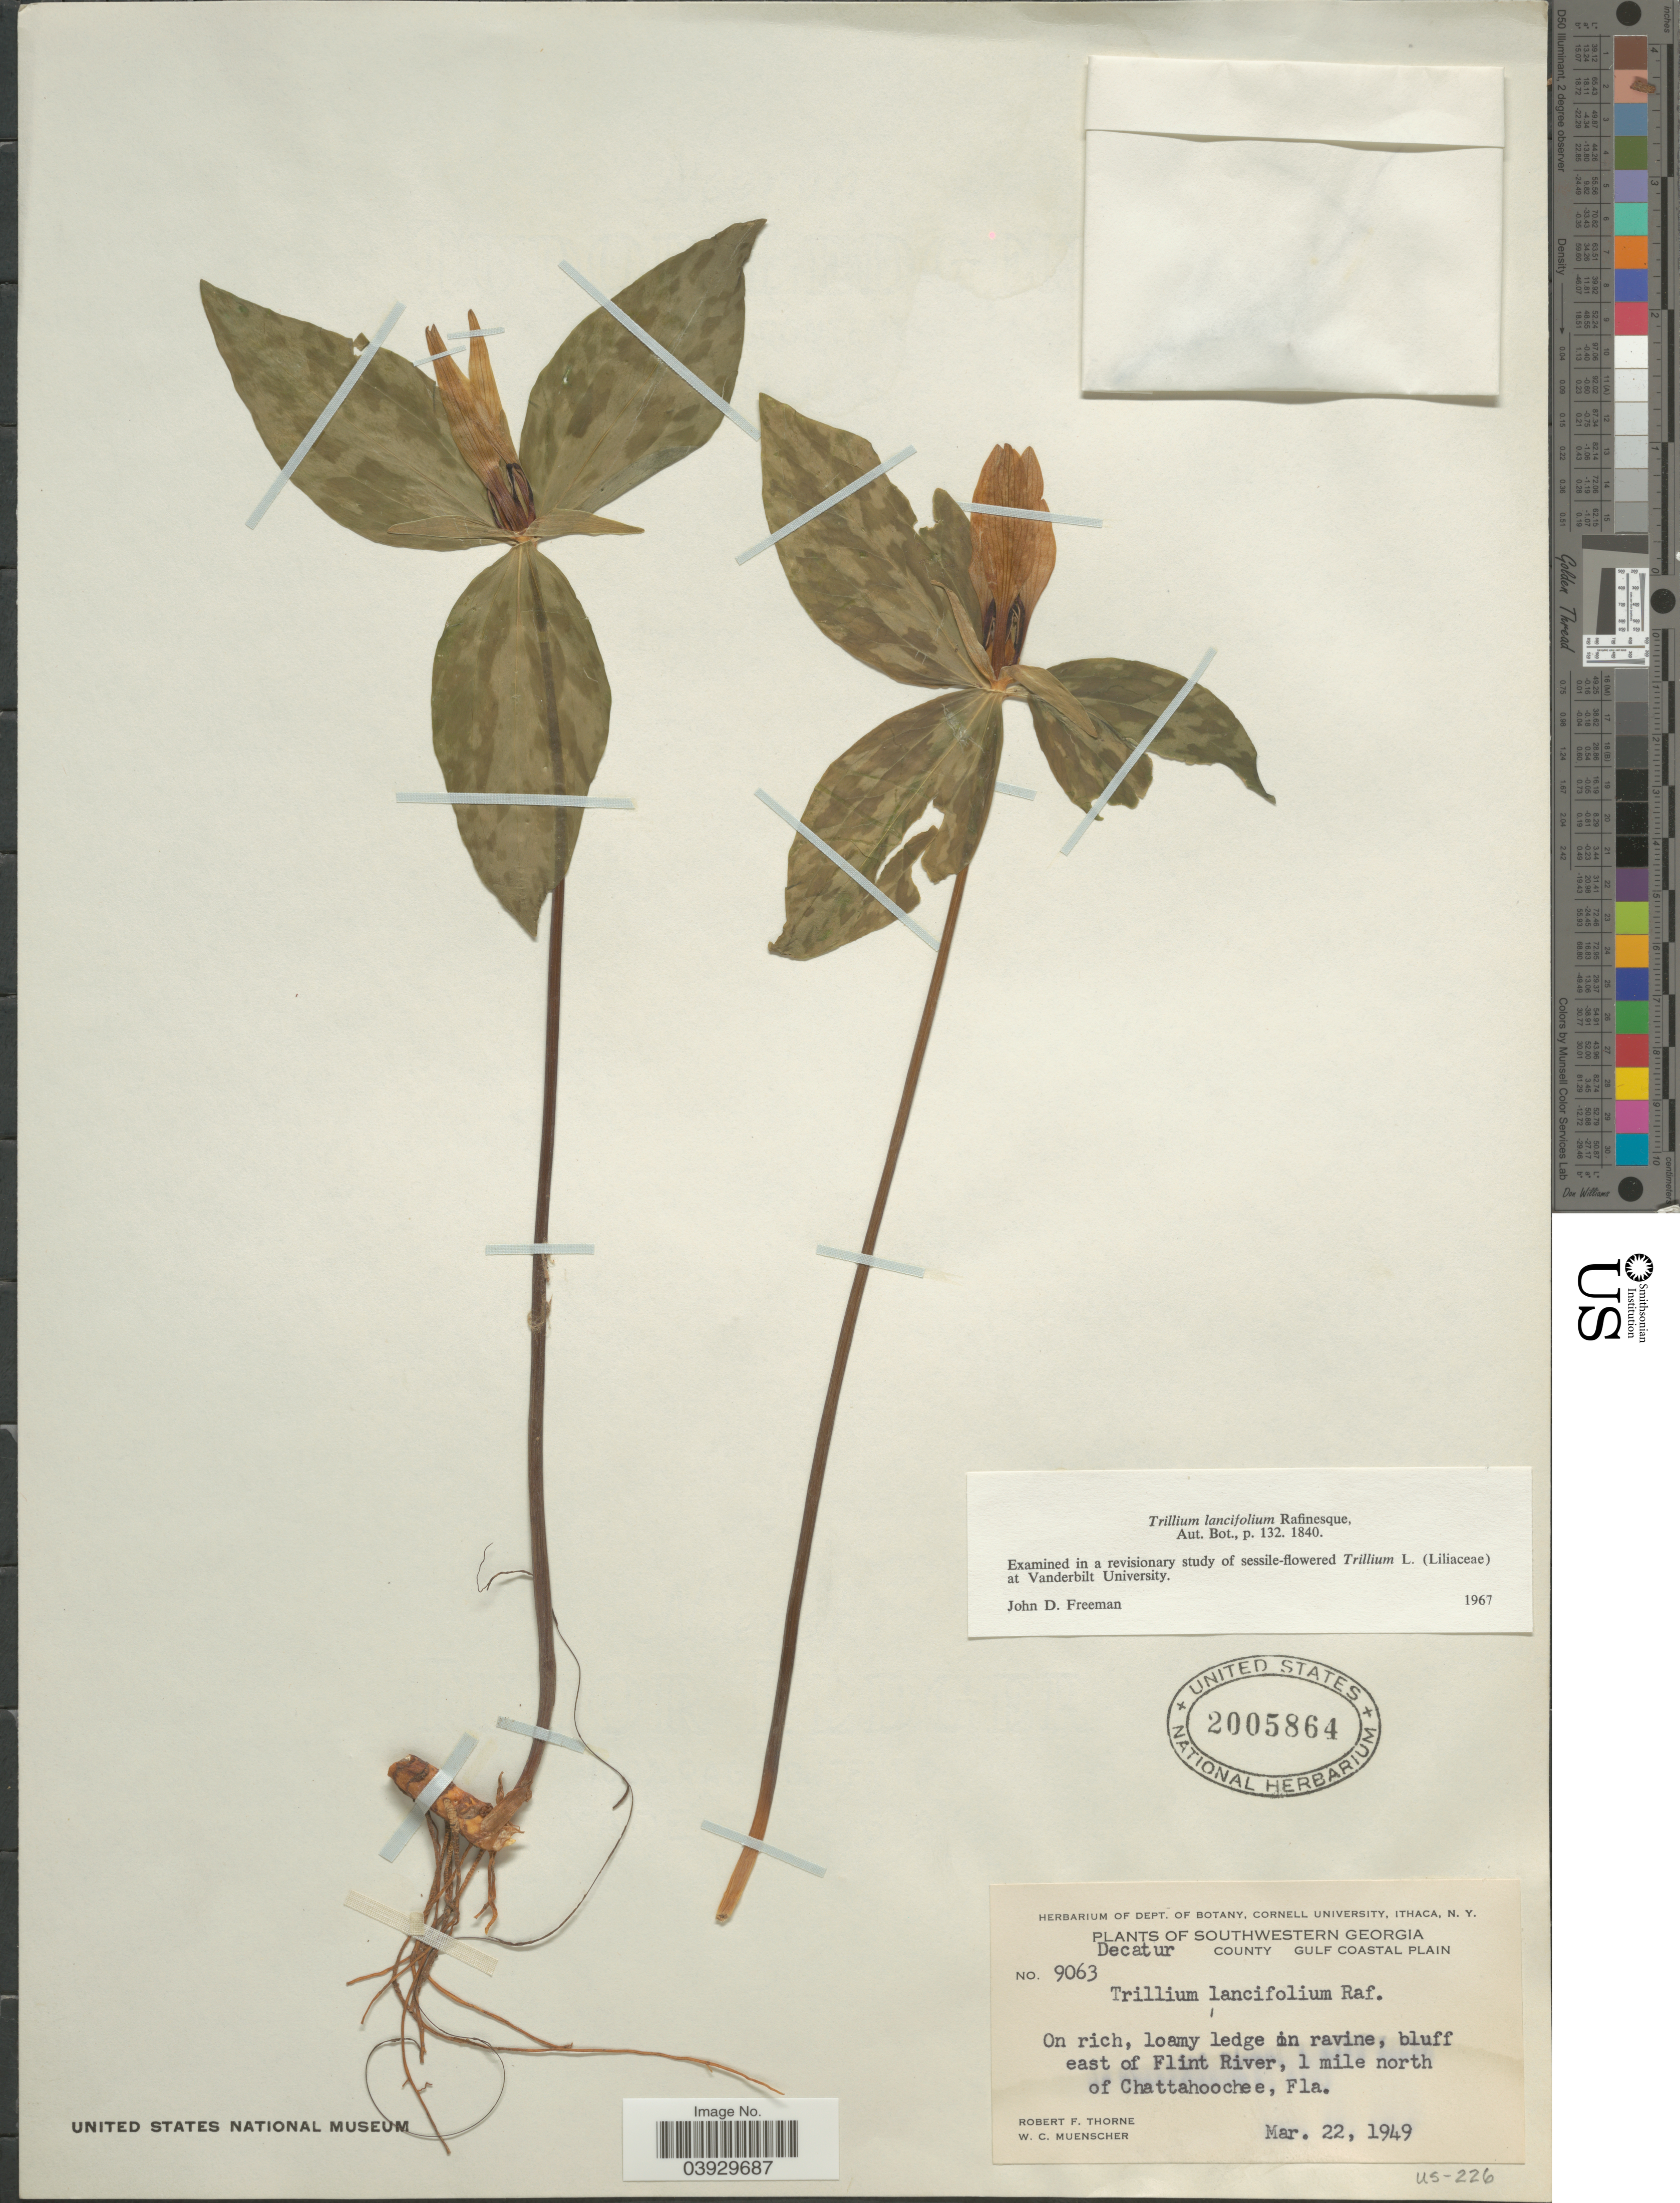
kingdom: Plantae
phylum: Tracheophyta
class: Liliopsida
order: Liliales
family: Melanthiaceae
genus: Trillium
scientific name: Trillium lancifolium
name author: Raf.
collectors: R. F. Thorne & W. Muenscher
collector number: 9063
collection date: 1949-03-22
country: United States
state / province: Georgia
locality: Southwestern Georgia. Decatur County Gulf Coastal Plain. Bluff east of Flint River, 1 mile north of Chattahoochee, Fla.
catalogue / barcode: US 2005864